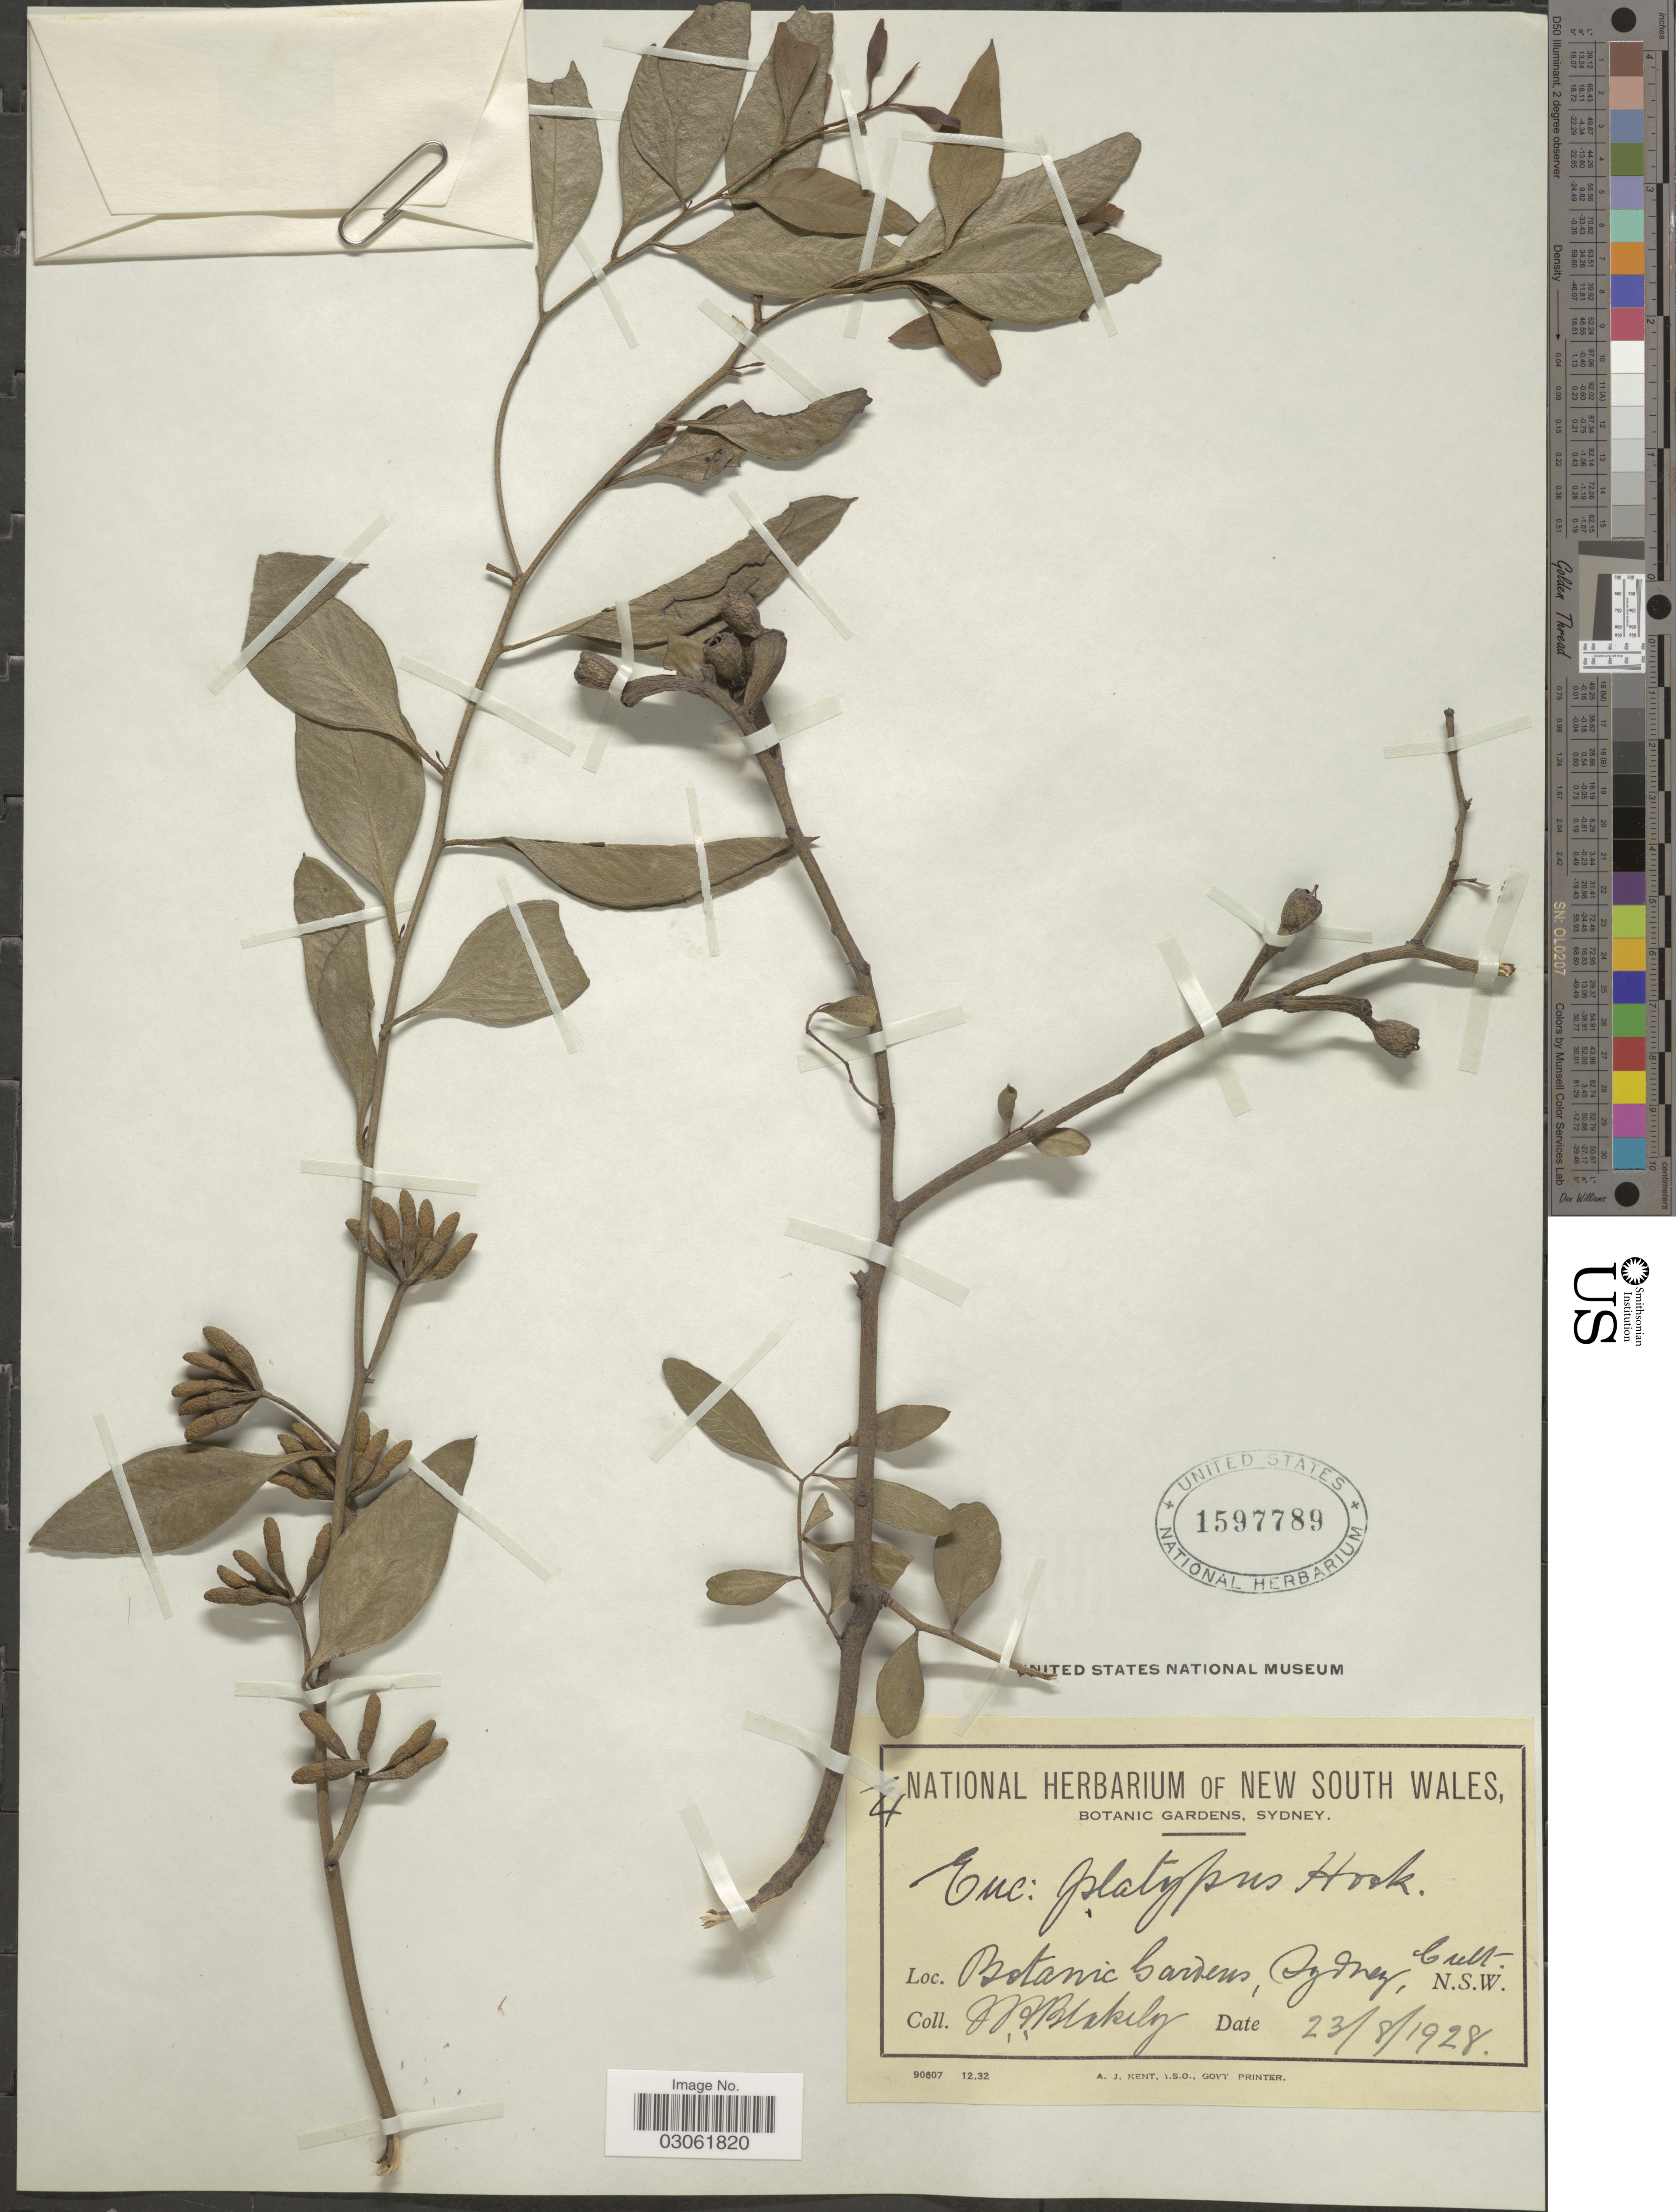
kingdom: Plantae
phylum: Tracheophyta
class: Magnoliopsida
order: Myrtales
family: Myrtaceae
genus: Eucalyptus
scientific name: Eucalyptus platypus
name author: Hook.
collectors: W. Blakely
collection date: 1928-08-23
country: Australia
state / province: New South Wales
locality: Botanic Gardens, Sydney.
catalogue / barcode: US 1597789